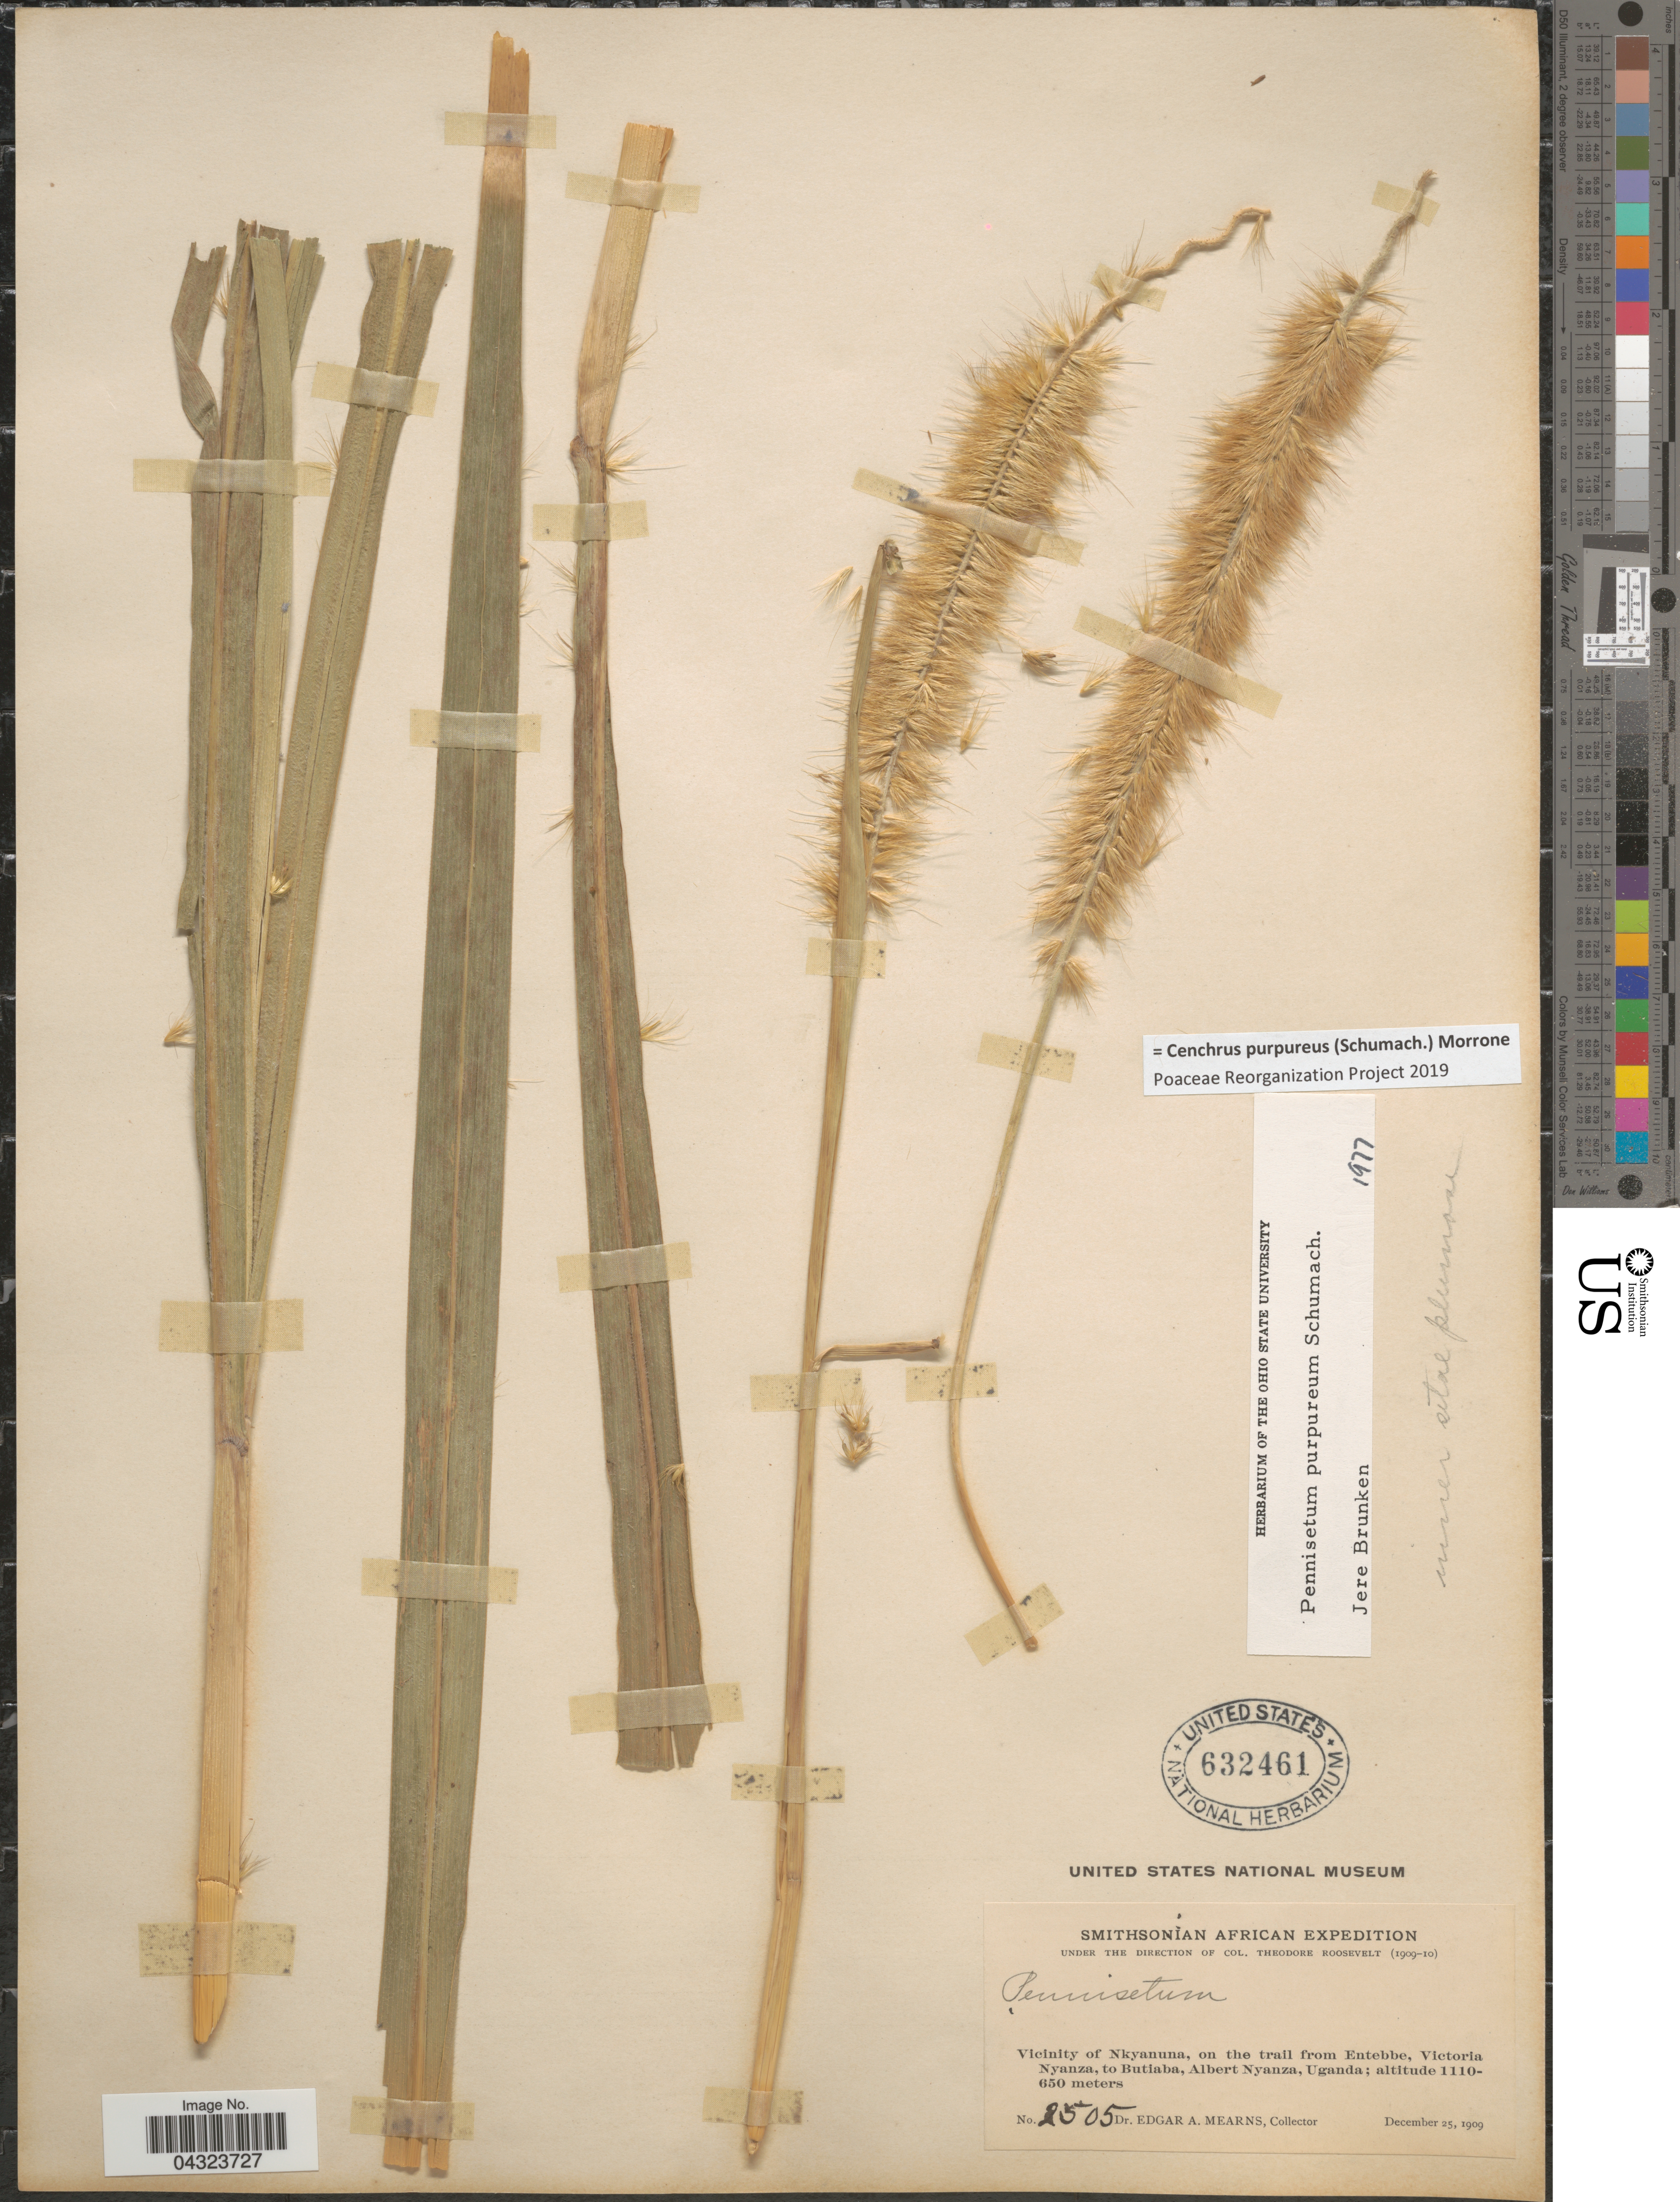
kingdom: Plantae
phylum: Tracheophyta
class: Liliopsida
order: Poales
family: Poaceae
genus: Cenchrus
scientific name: Cenchrus purpureus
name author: (Schumach.) Morrone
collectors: E. A. Mearns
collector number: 2505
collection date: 1909-12-25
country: Uganda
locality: Smithsonian African Expedition. Vicinity of Nkyanuna, on the trail from Entebbe, Victoria Nyanza, to Butiaba, Albert Nyanza.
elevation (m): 650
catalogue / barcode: US 632461